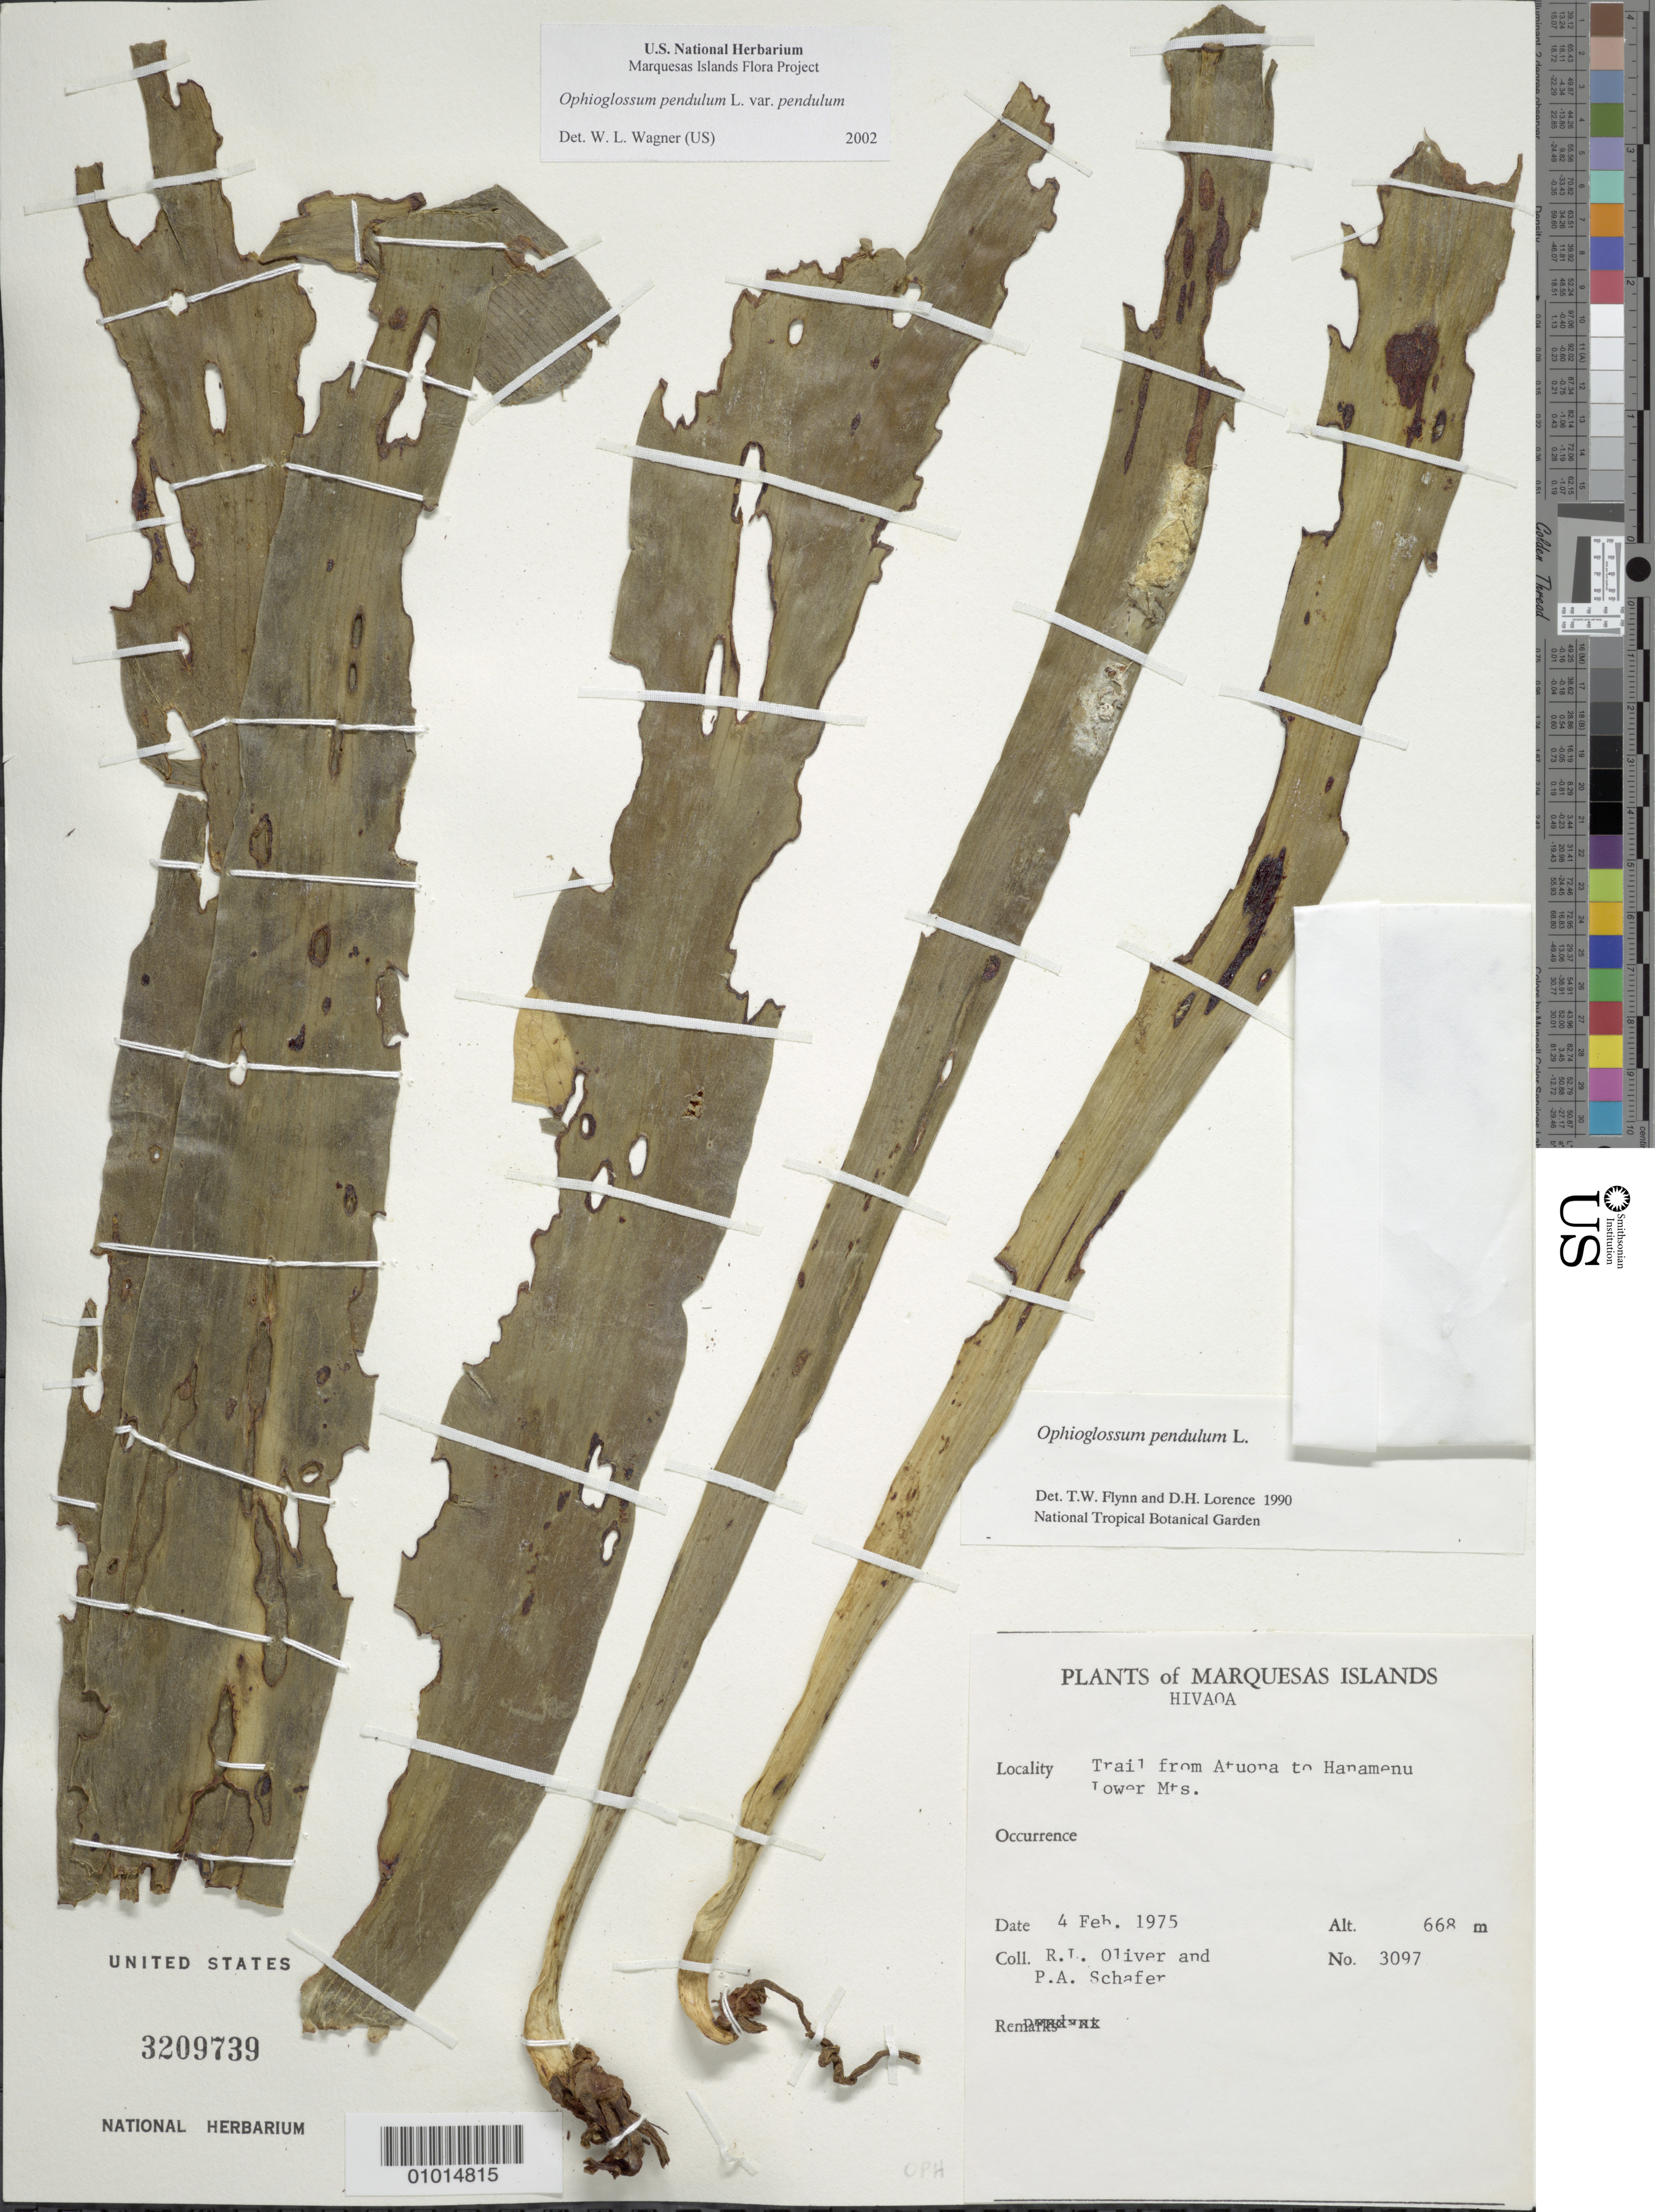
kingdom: Plantae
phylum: Tracheophyta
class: Polypodiopsida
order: Ophioglossales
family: Ophioglossaceae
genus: Ophioderma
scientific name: Ophioderma pendulum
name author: (L.) C. Presl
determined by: Wagner, W. L., (BOT), Smithsonian Institution - National Museum of Natural History (UNITED STATES)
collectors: R. L. Oliver & P. A. Schäfer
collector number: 3097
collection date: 1975-02-04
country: French Polynesia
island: Hiva Oa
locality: Trail from Atuona to Hanamenu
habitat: Lower mountains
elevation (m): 668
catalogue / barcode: US 3209739